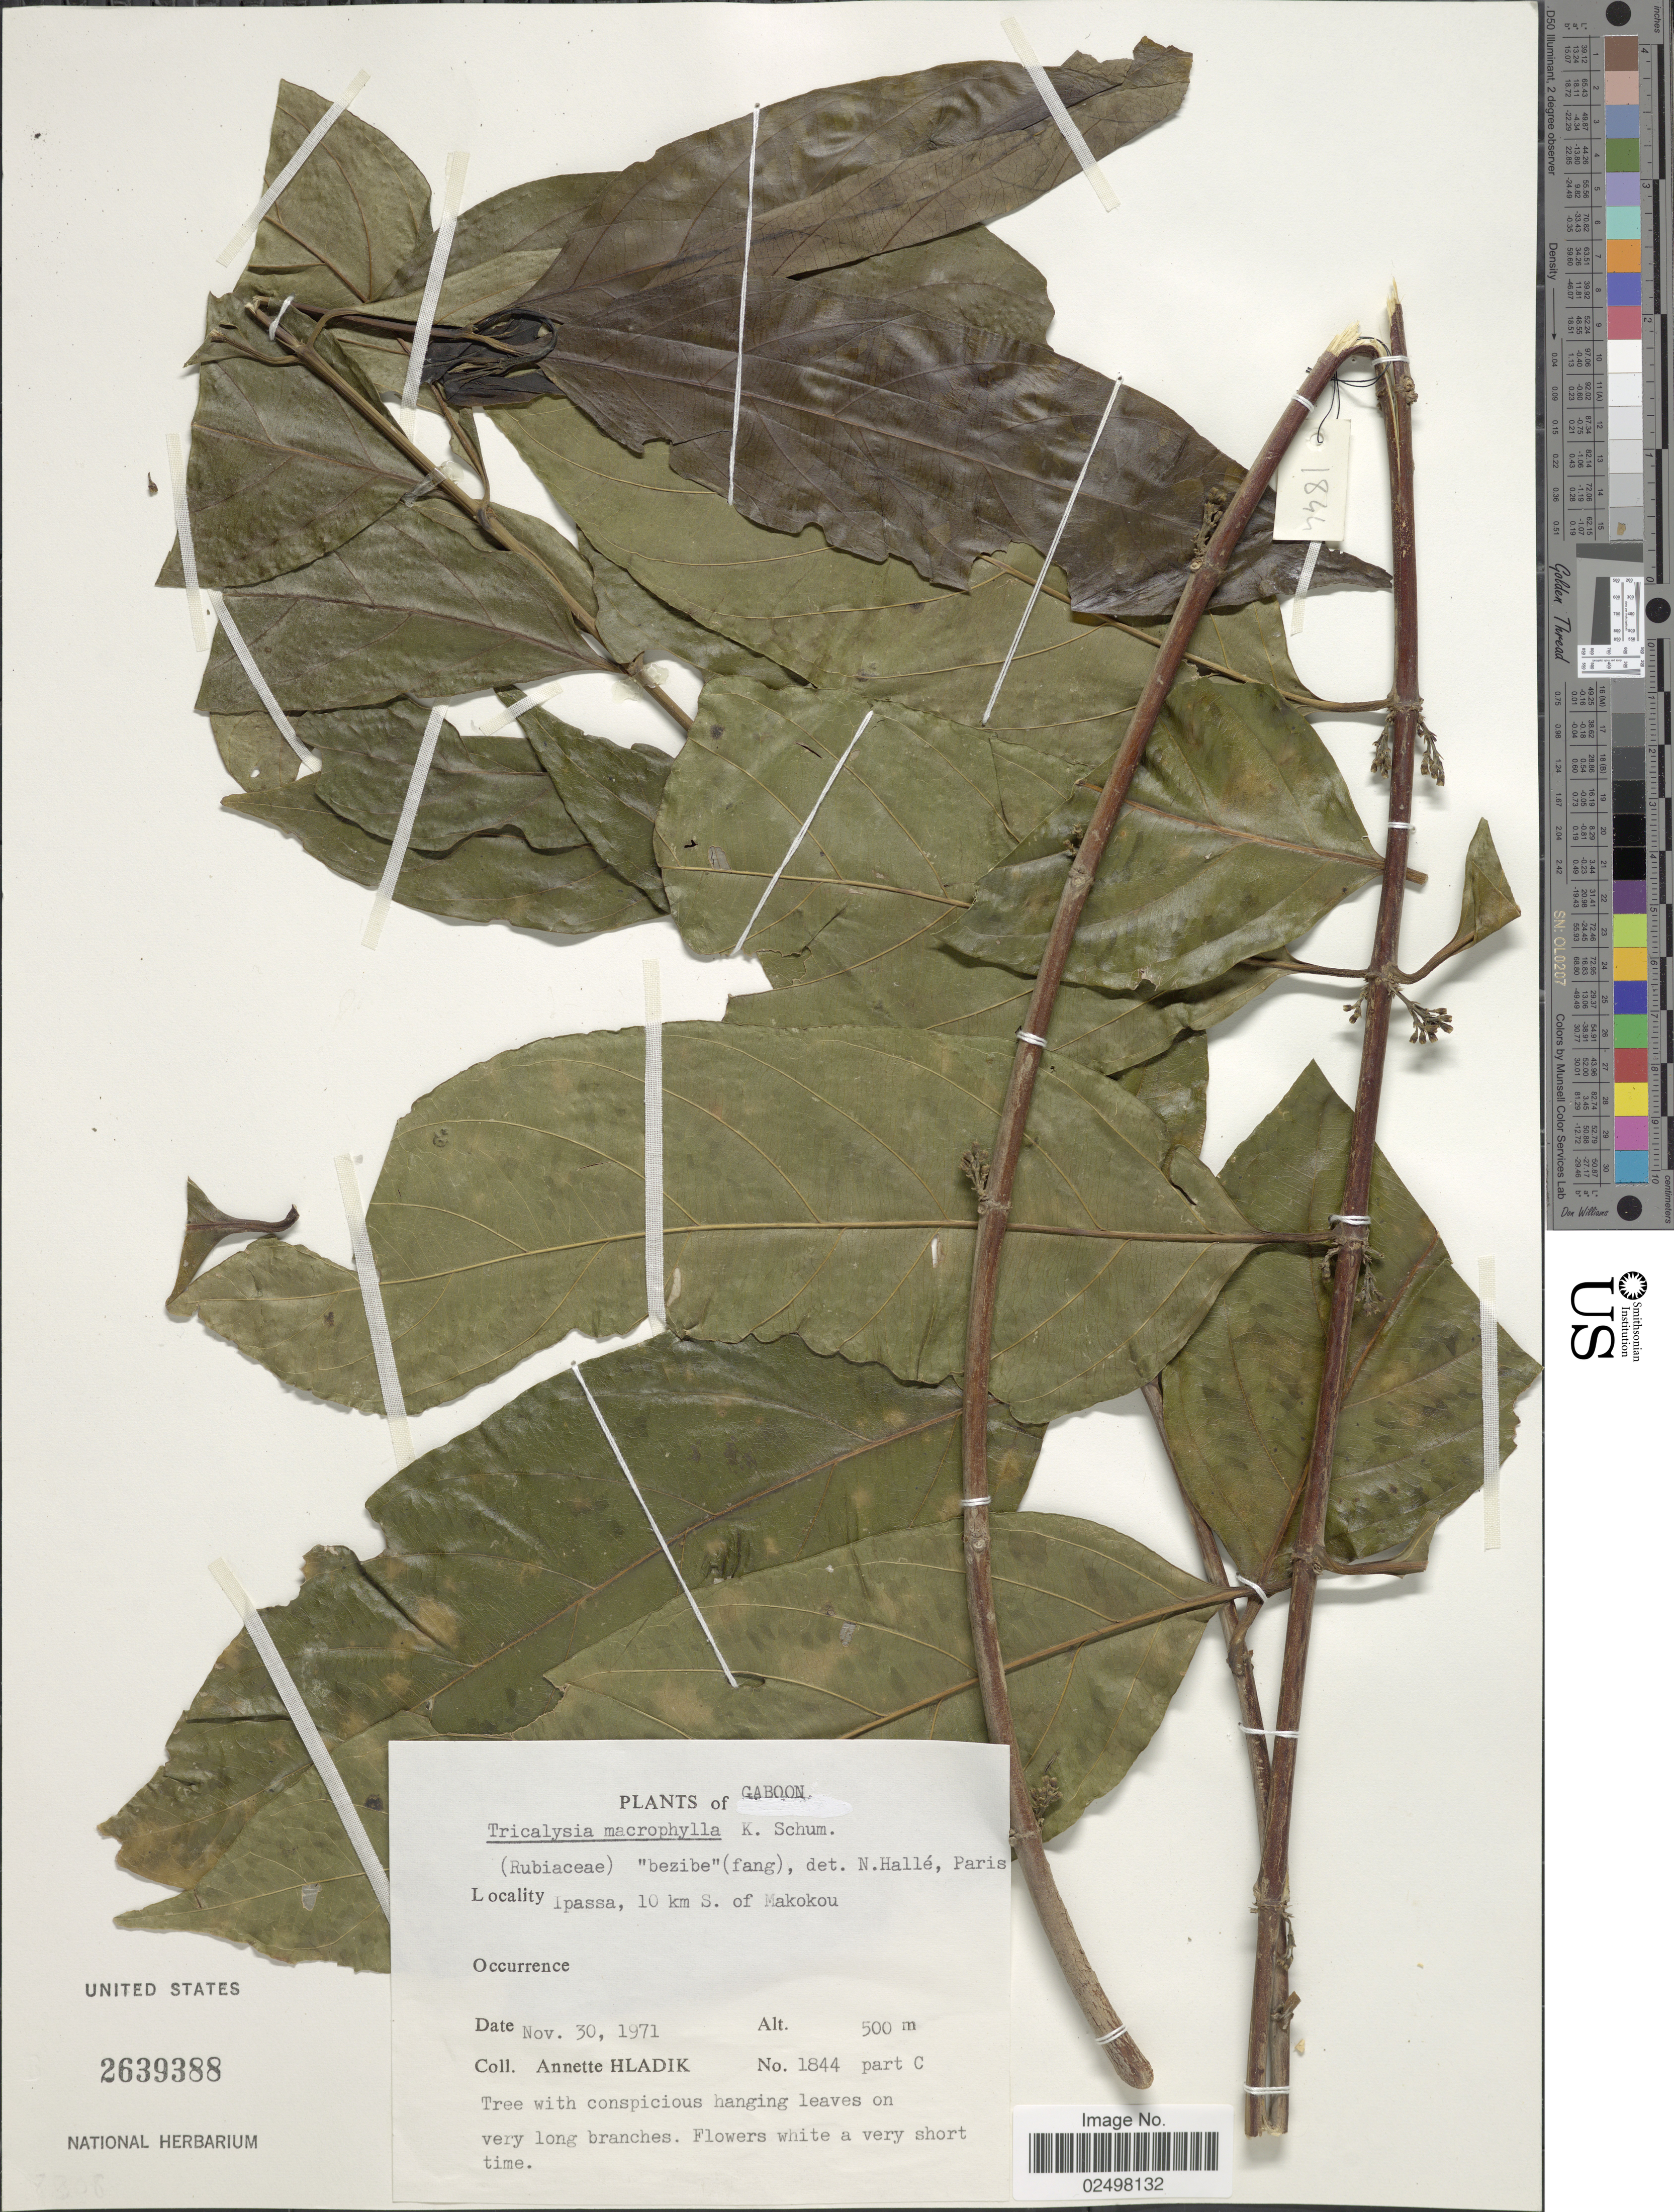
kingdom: Plantae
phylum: Tracheophyta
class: Magnoliopsida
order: Gentianales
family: Rubiaceae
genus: Tricalysia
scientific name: Tricalysia macrophylla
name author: K. Schum.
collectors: A. Hladik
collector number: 1844 part C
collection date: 1971-11-30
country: Gabon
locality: Gaboon, Ipassa, 10 km S. of Makokou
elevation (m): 500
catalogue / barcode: US 2639388